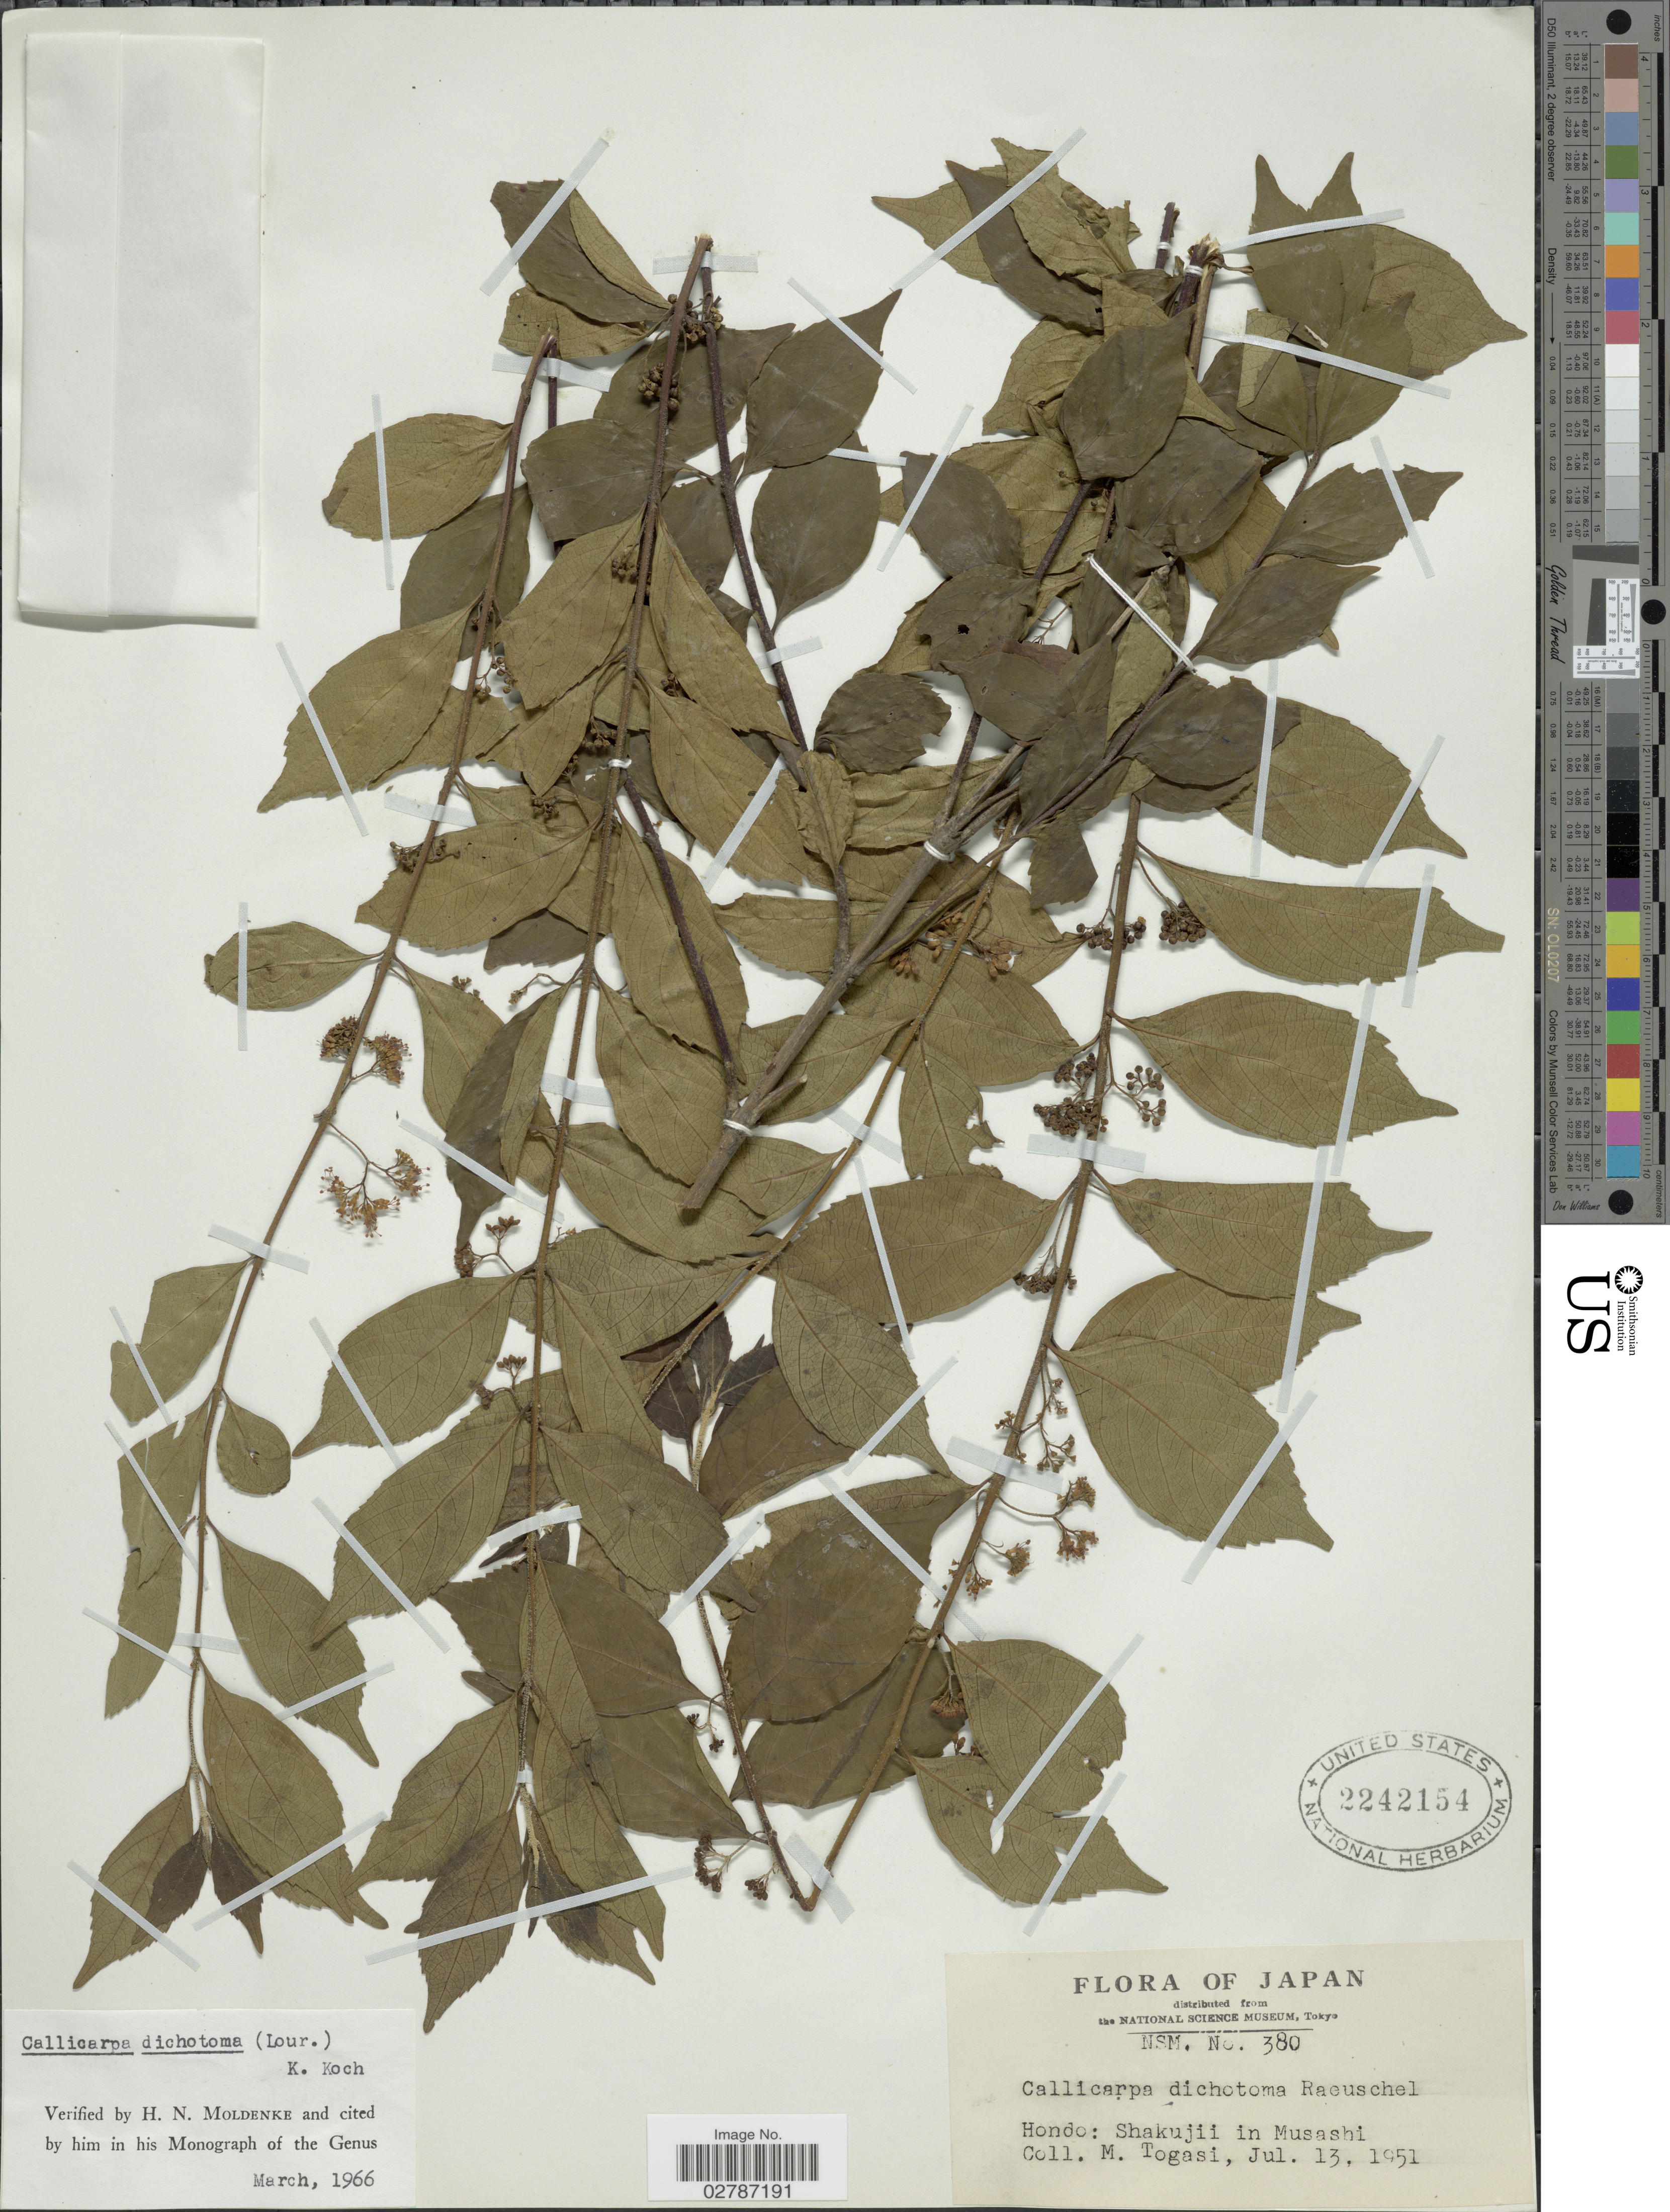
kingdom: Plantae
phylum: Tracheophyta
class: Magnoliopsida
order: Lamiales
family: Lamiaceae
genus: Callicarpa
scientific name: Callicarpa dichotoma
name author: (Lour.) K. Koch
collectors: M. Togasi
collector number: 380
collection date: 1951-07-13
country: Japan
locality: Hondo: Shakujii in Musashi.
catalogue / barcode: US 2242154